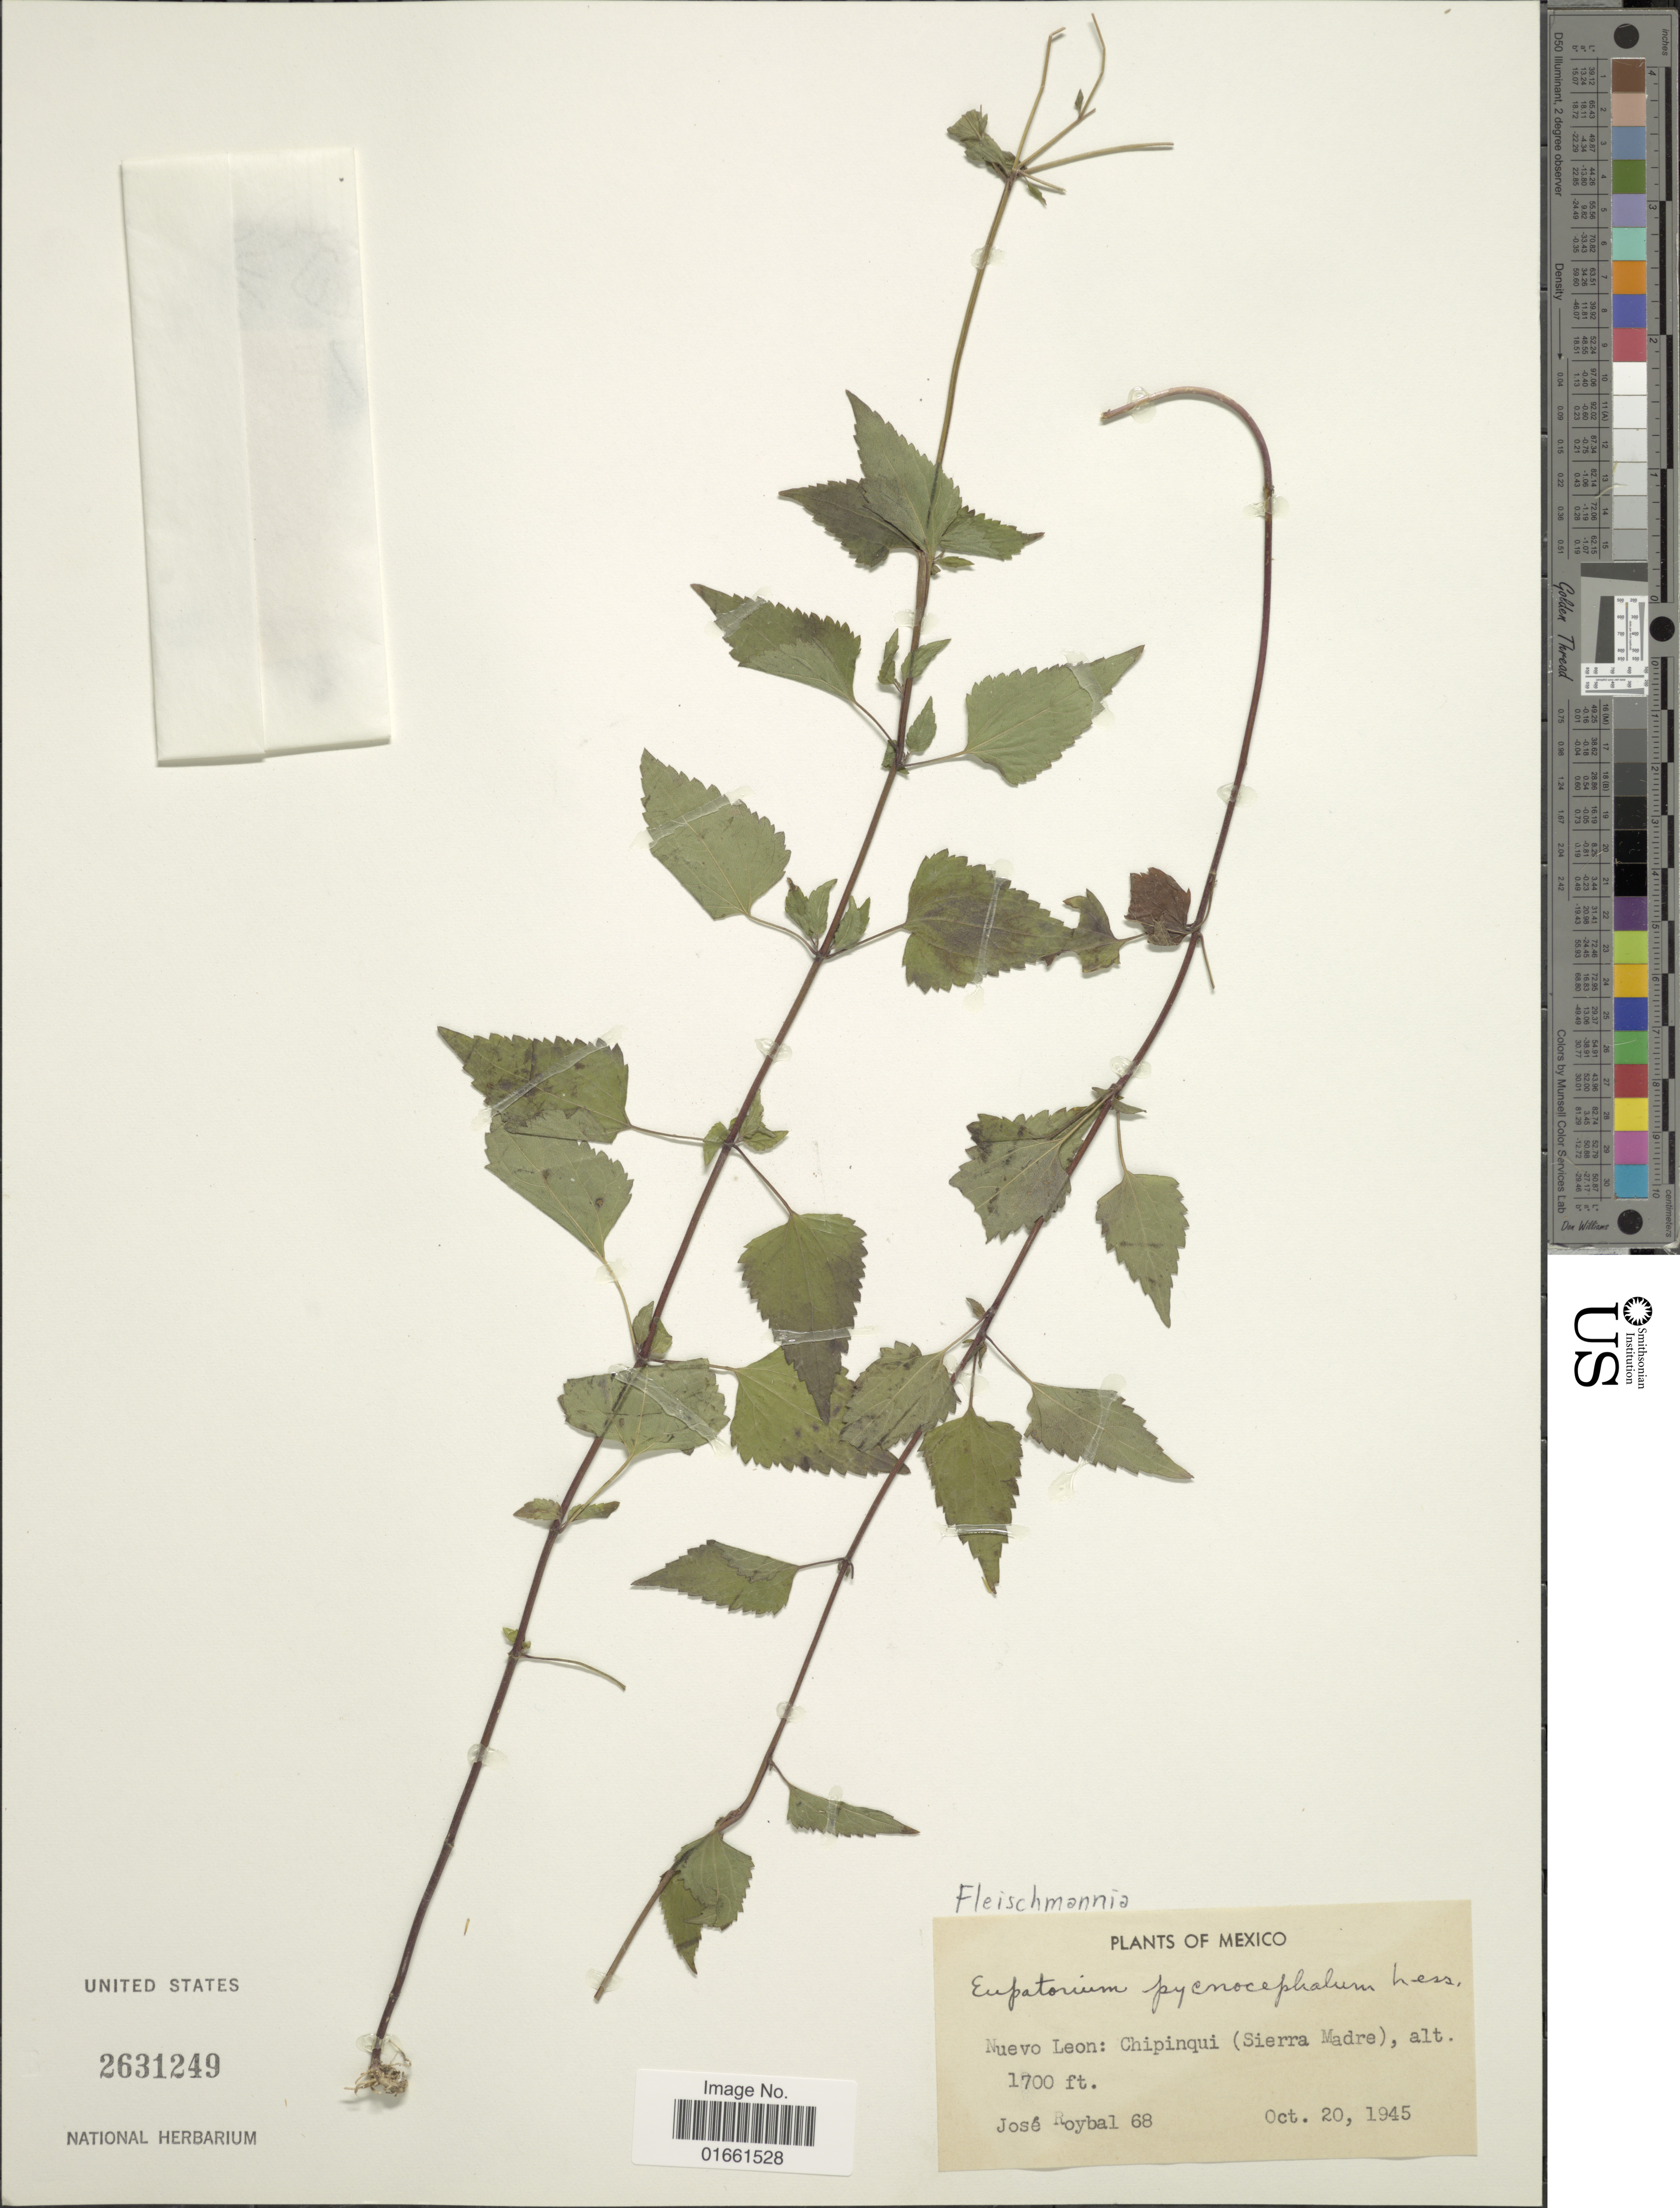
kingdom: Plantae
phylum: Tracheophyta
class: Magnoliopsida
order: Asterales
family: Asteraceae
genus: Fleischmannia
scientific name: Fleischmannia porphyranthema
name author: (A. Gray) R.M. King & H. Rob.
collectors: J. J. Roybal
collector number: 68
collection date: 1945-10-20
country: Mexico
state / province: Nuevo León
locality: Chipinqui ( Sierra Madre )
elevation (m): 518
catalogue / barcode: US 2631246